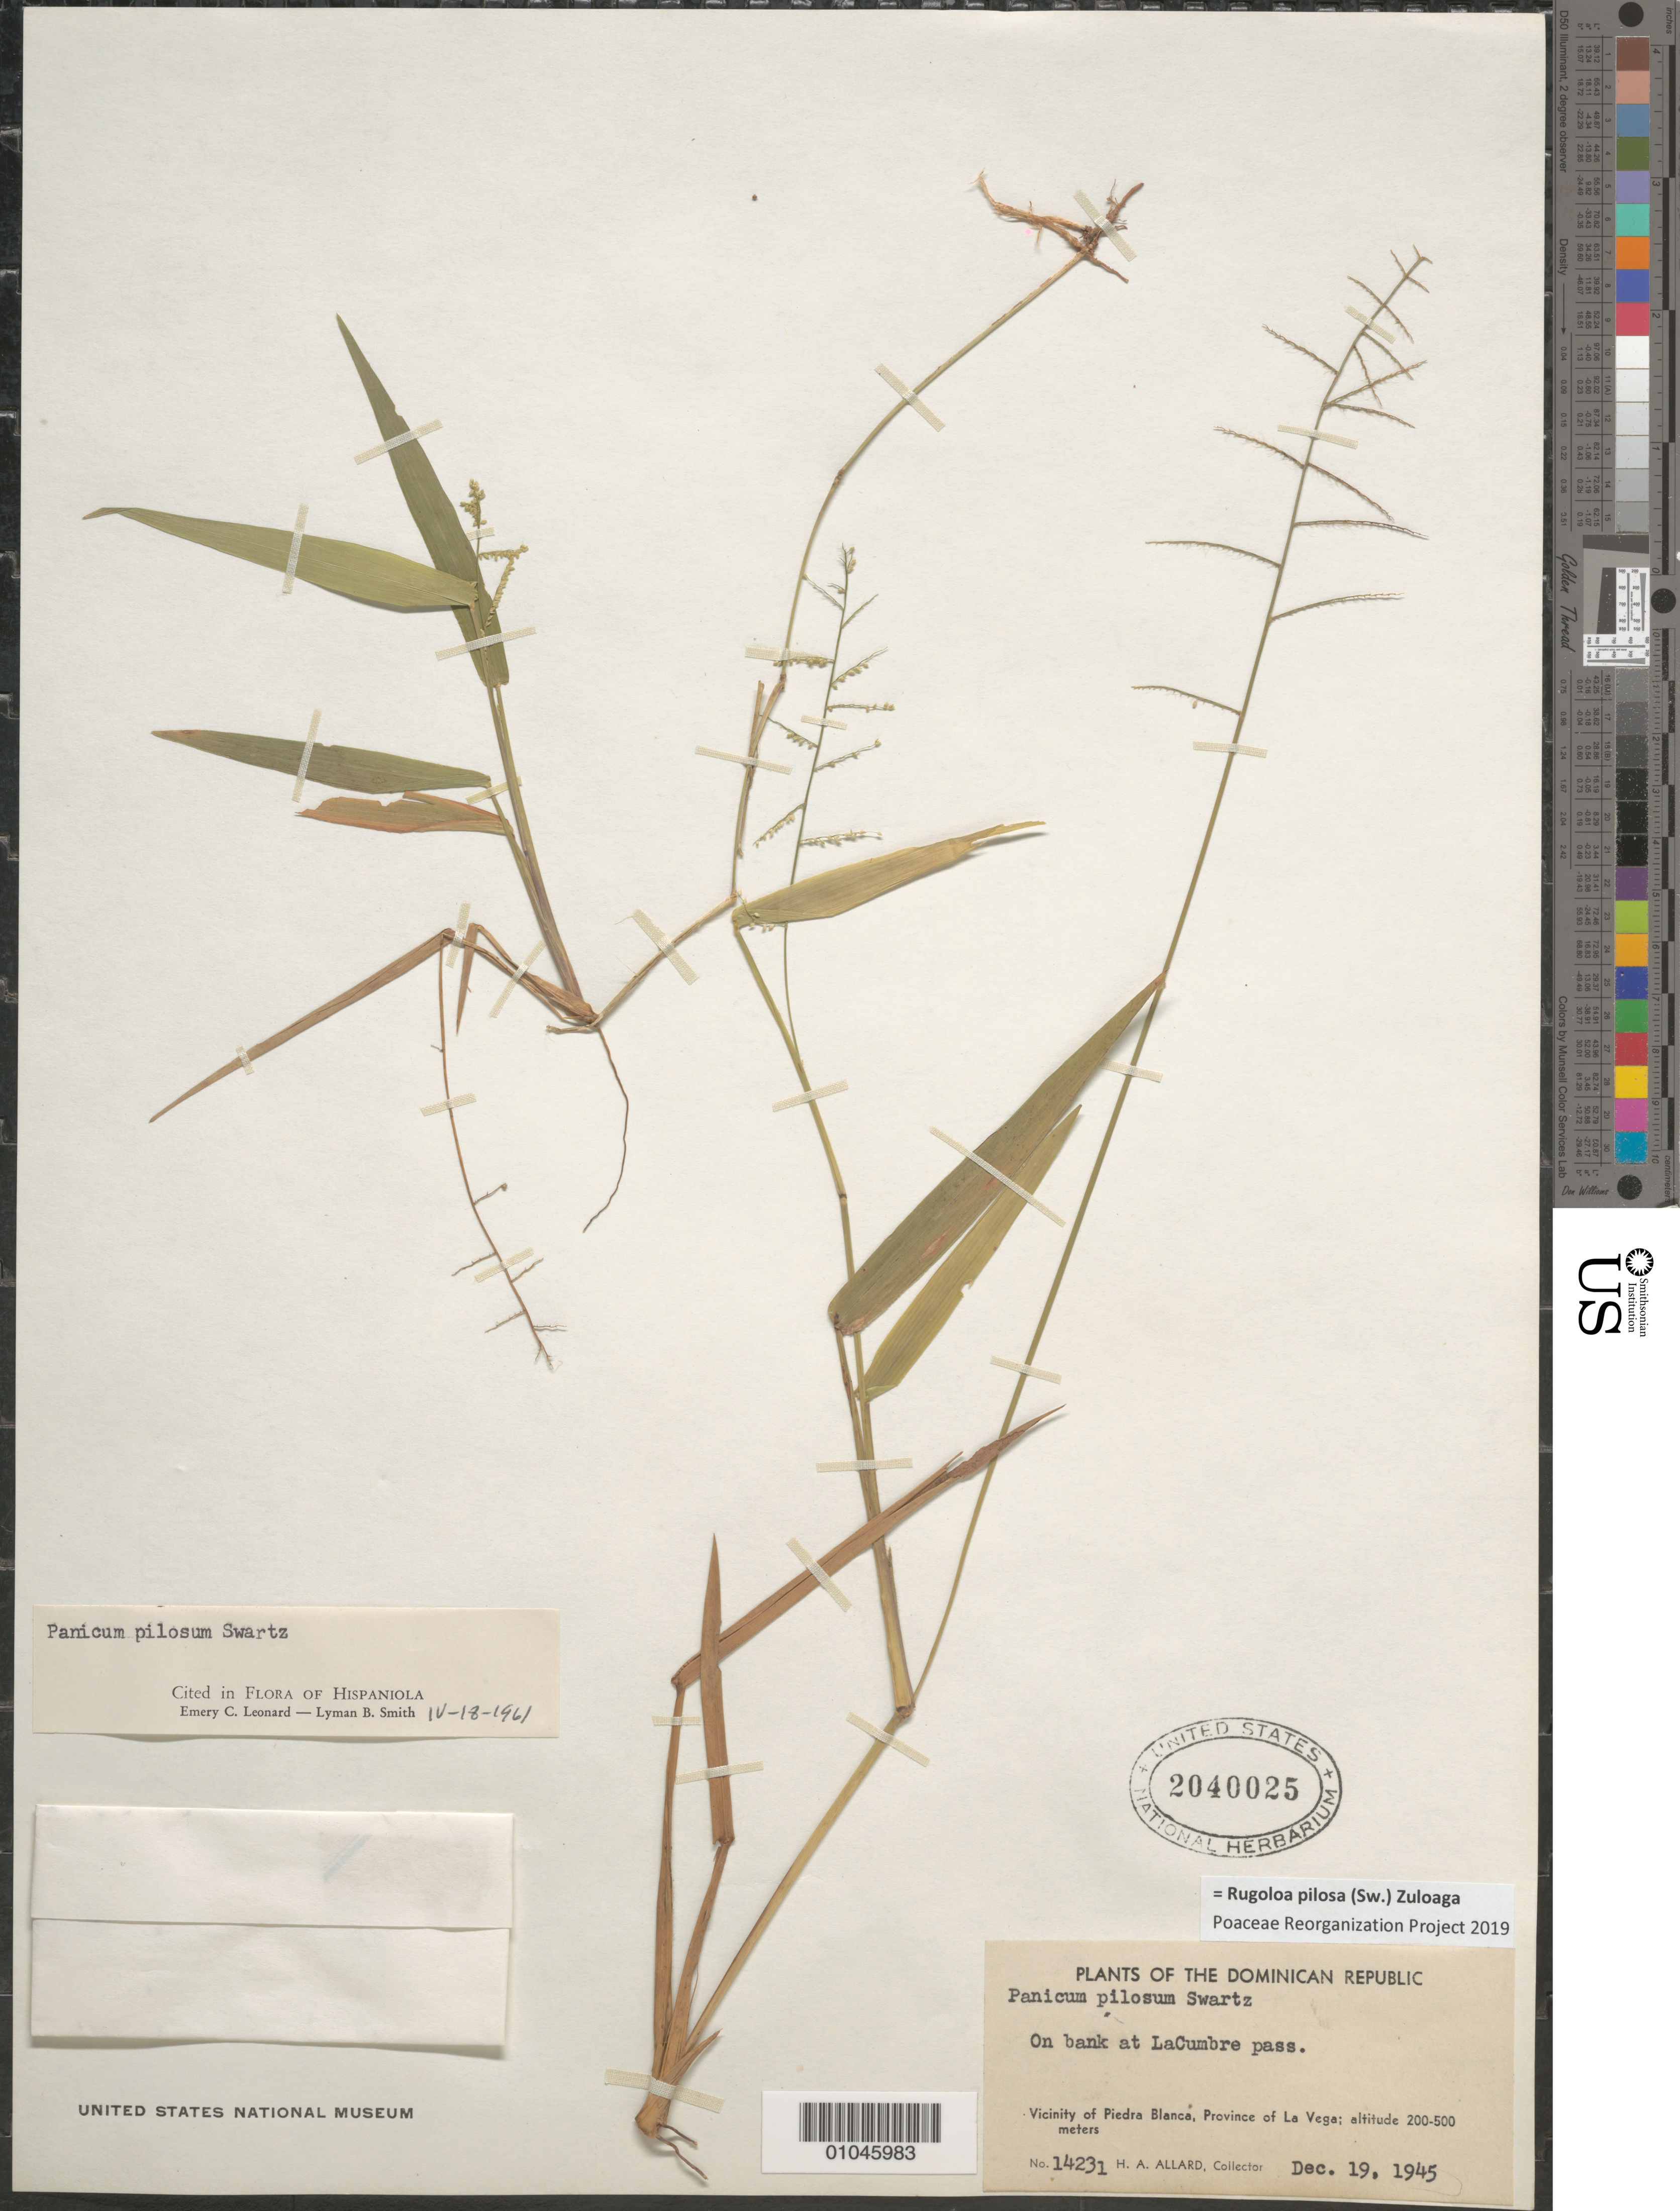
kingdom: Plantae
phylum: Tracheophyta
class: Liliopsida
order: Poales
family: Poaceae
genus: Panicum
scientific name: Panicum pilosum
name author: Sw.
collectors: H. A. Allard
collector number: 14231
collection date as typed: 19 Dec 1945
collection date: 1945-12-19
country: Dominican Republic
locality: On bank at LaCumbre pass. Vicinity of Pedra Blanca, Province of La Vega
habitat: on bank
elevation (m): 200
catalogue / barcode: US 2040025